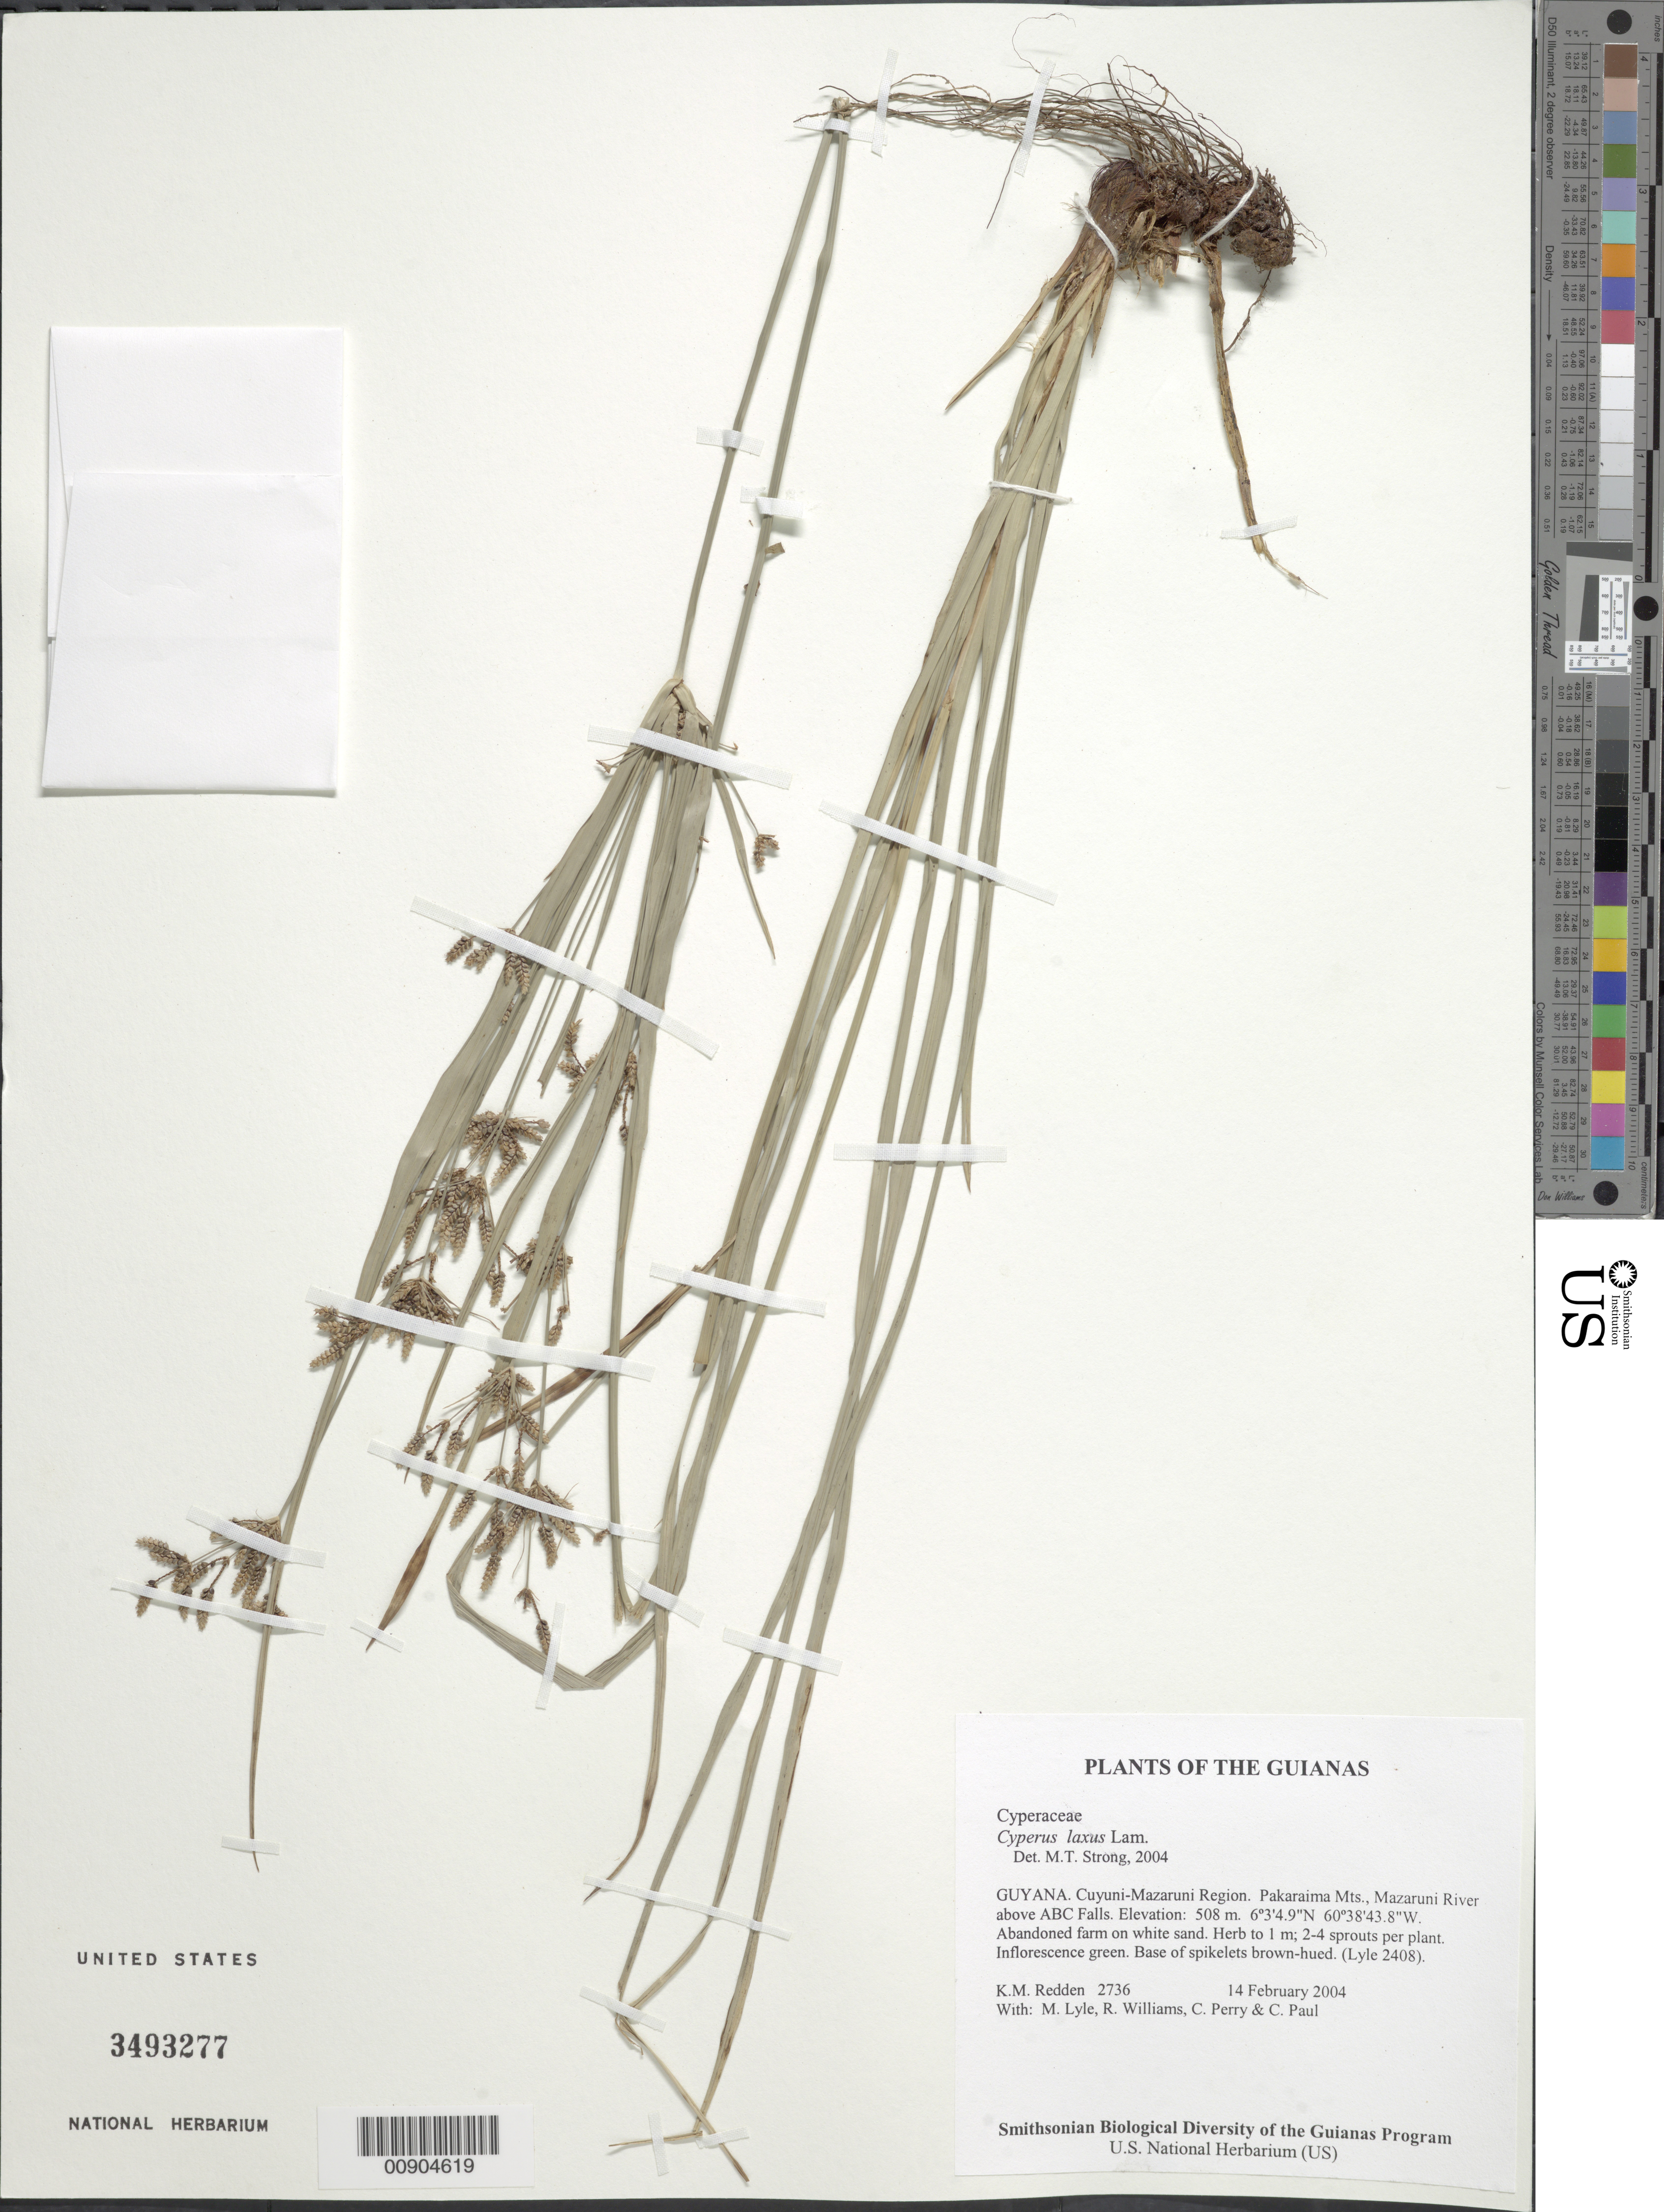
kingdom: Plantae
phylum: Tracheophyta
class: Liliopsida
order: Poales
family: Cyperaceae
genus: Cyperus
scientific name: Cyperus laxus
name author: Lam.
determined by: Strong, M. T., (US), Smithsonian Institution - National Museum of Natural History (UNITED STATES)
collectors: K. M. Redden, M. Lyle, R. Williams, C. Perry & C. Paul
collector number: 2736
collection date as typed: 14 February 2004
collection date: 2004-02-14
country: Guyana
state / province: Cuyuni-Mazaruni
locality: Pakaraima Mts., Mazaruni River above ABC Falls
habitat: Abandoned farm on white sand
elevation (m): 508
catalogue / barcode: US 3493277